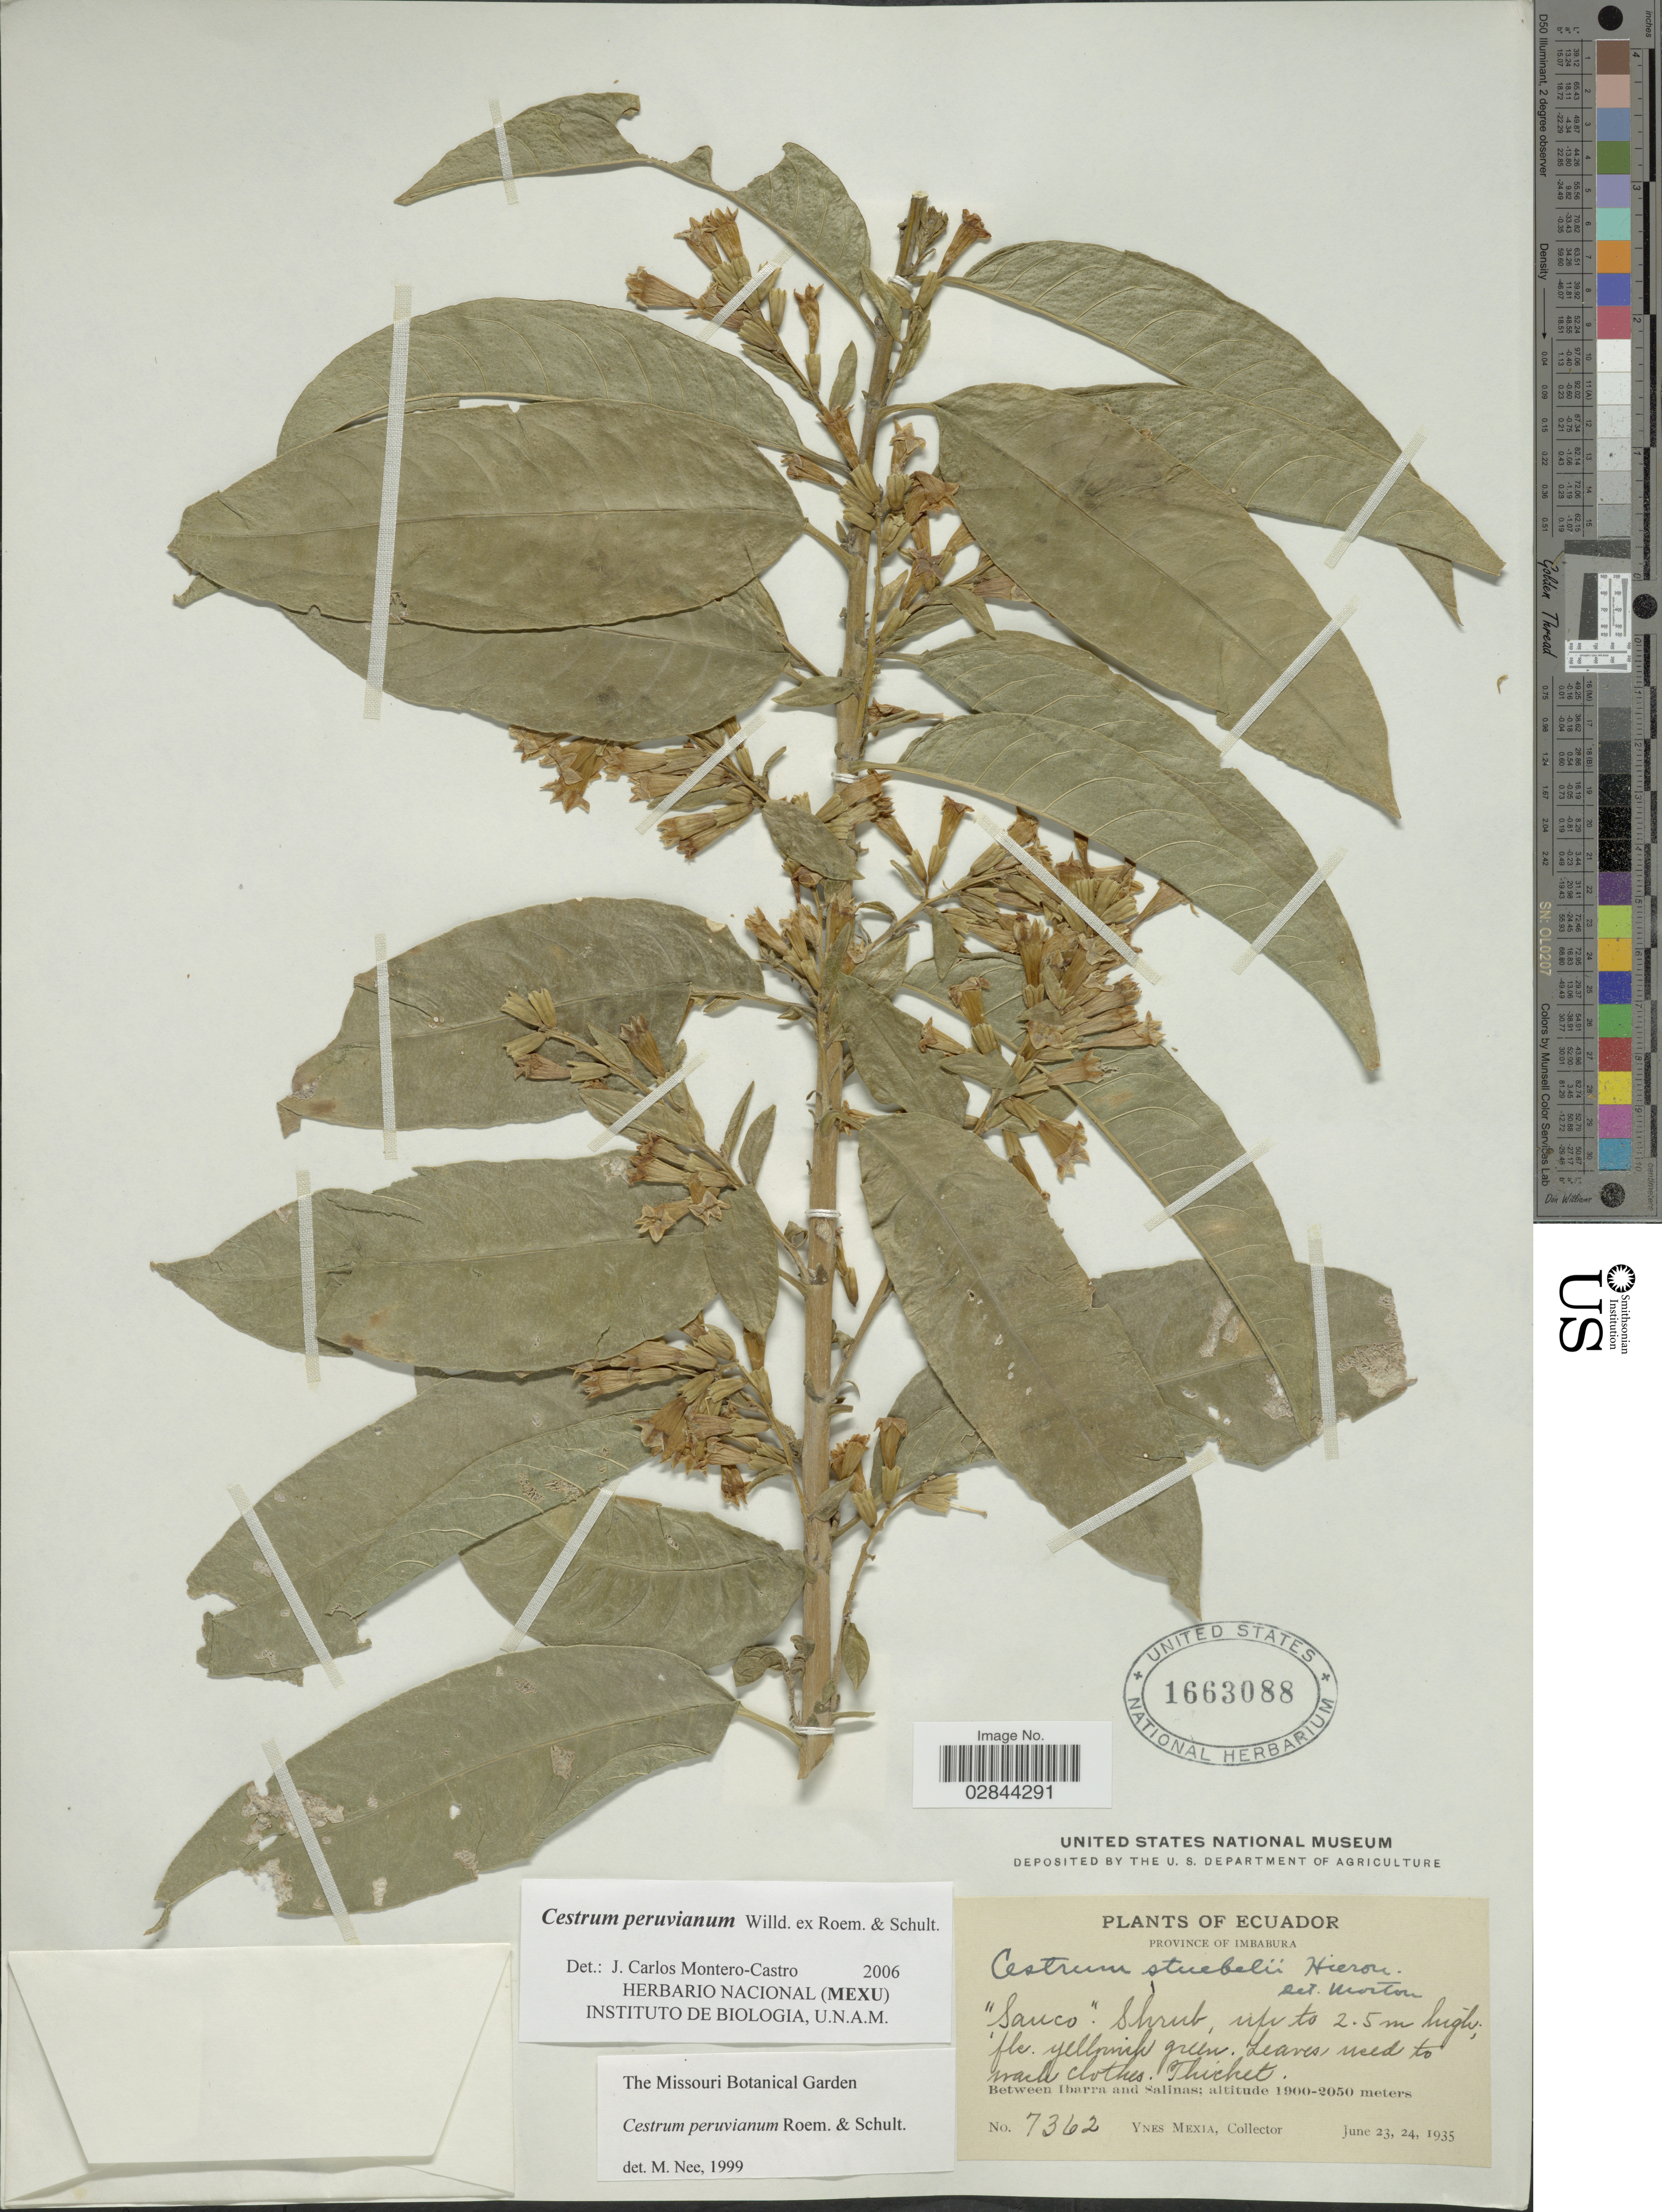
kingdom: Plantae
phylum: Tracheophyta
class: Magnoliopsida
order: Solanales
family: Solanaceae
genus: Cestrum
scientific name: Cestrum affine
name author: Kunth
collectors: Y. Mexia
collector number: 7362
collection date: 1935-06-23/1935-06-24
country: Ecuador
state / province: Imbabura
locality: Between Ibarra and Salinas.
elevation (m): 1900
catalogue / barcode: US 1663088